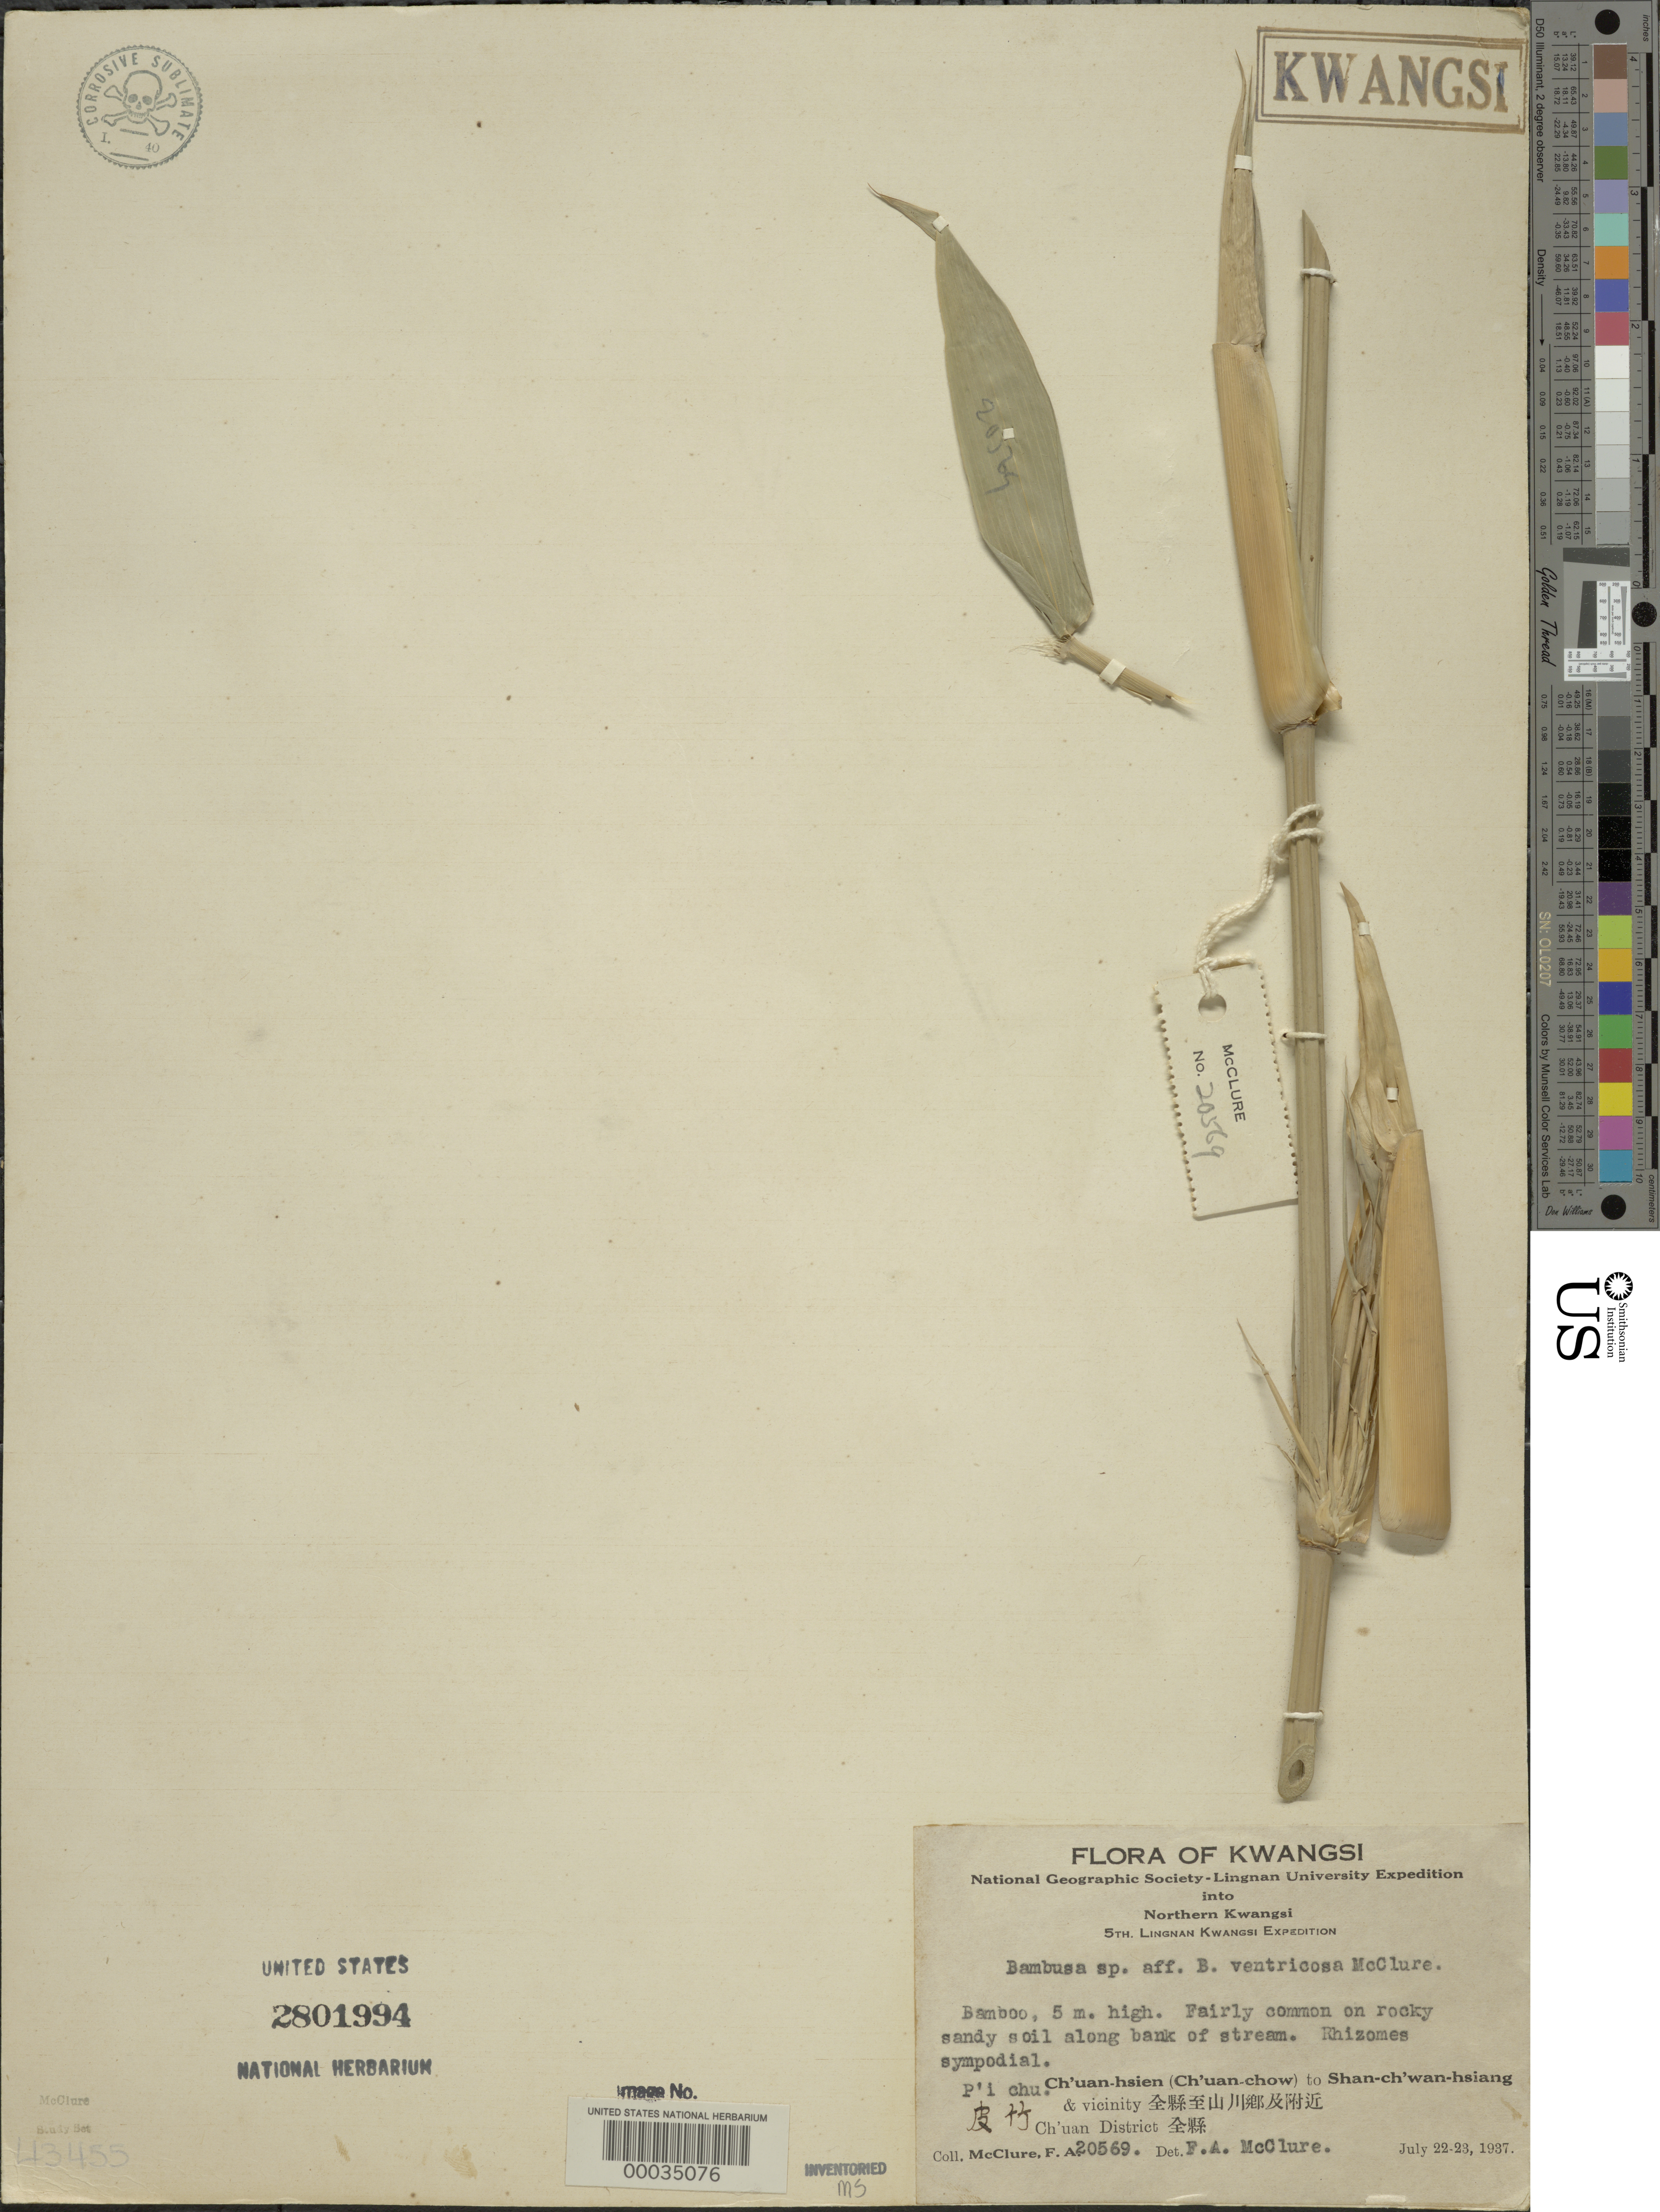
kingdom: Plantae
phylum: Tracheophyta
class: Liliopsida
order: Poales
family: Poaceae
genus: Bambusa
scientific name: Bambusa ventricosa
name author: McClure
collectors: F. A. McClure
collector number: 20569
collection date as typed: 22 Jul 1937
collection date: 1937-07-22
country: China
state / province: Jiangxi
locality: Ch'uan-hsien, shan-ch'wan-hsinang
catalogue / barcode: US 2801994